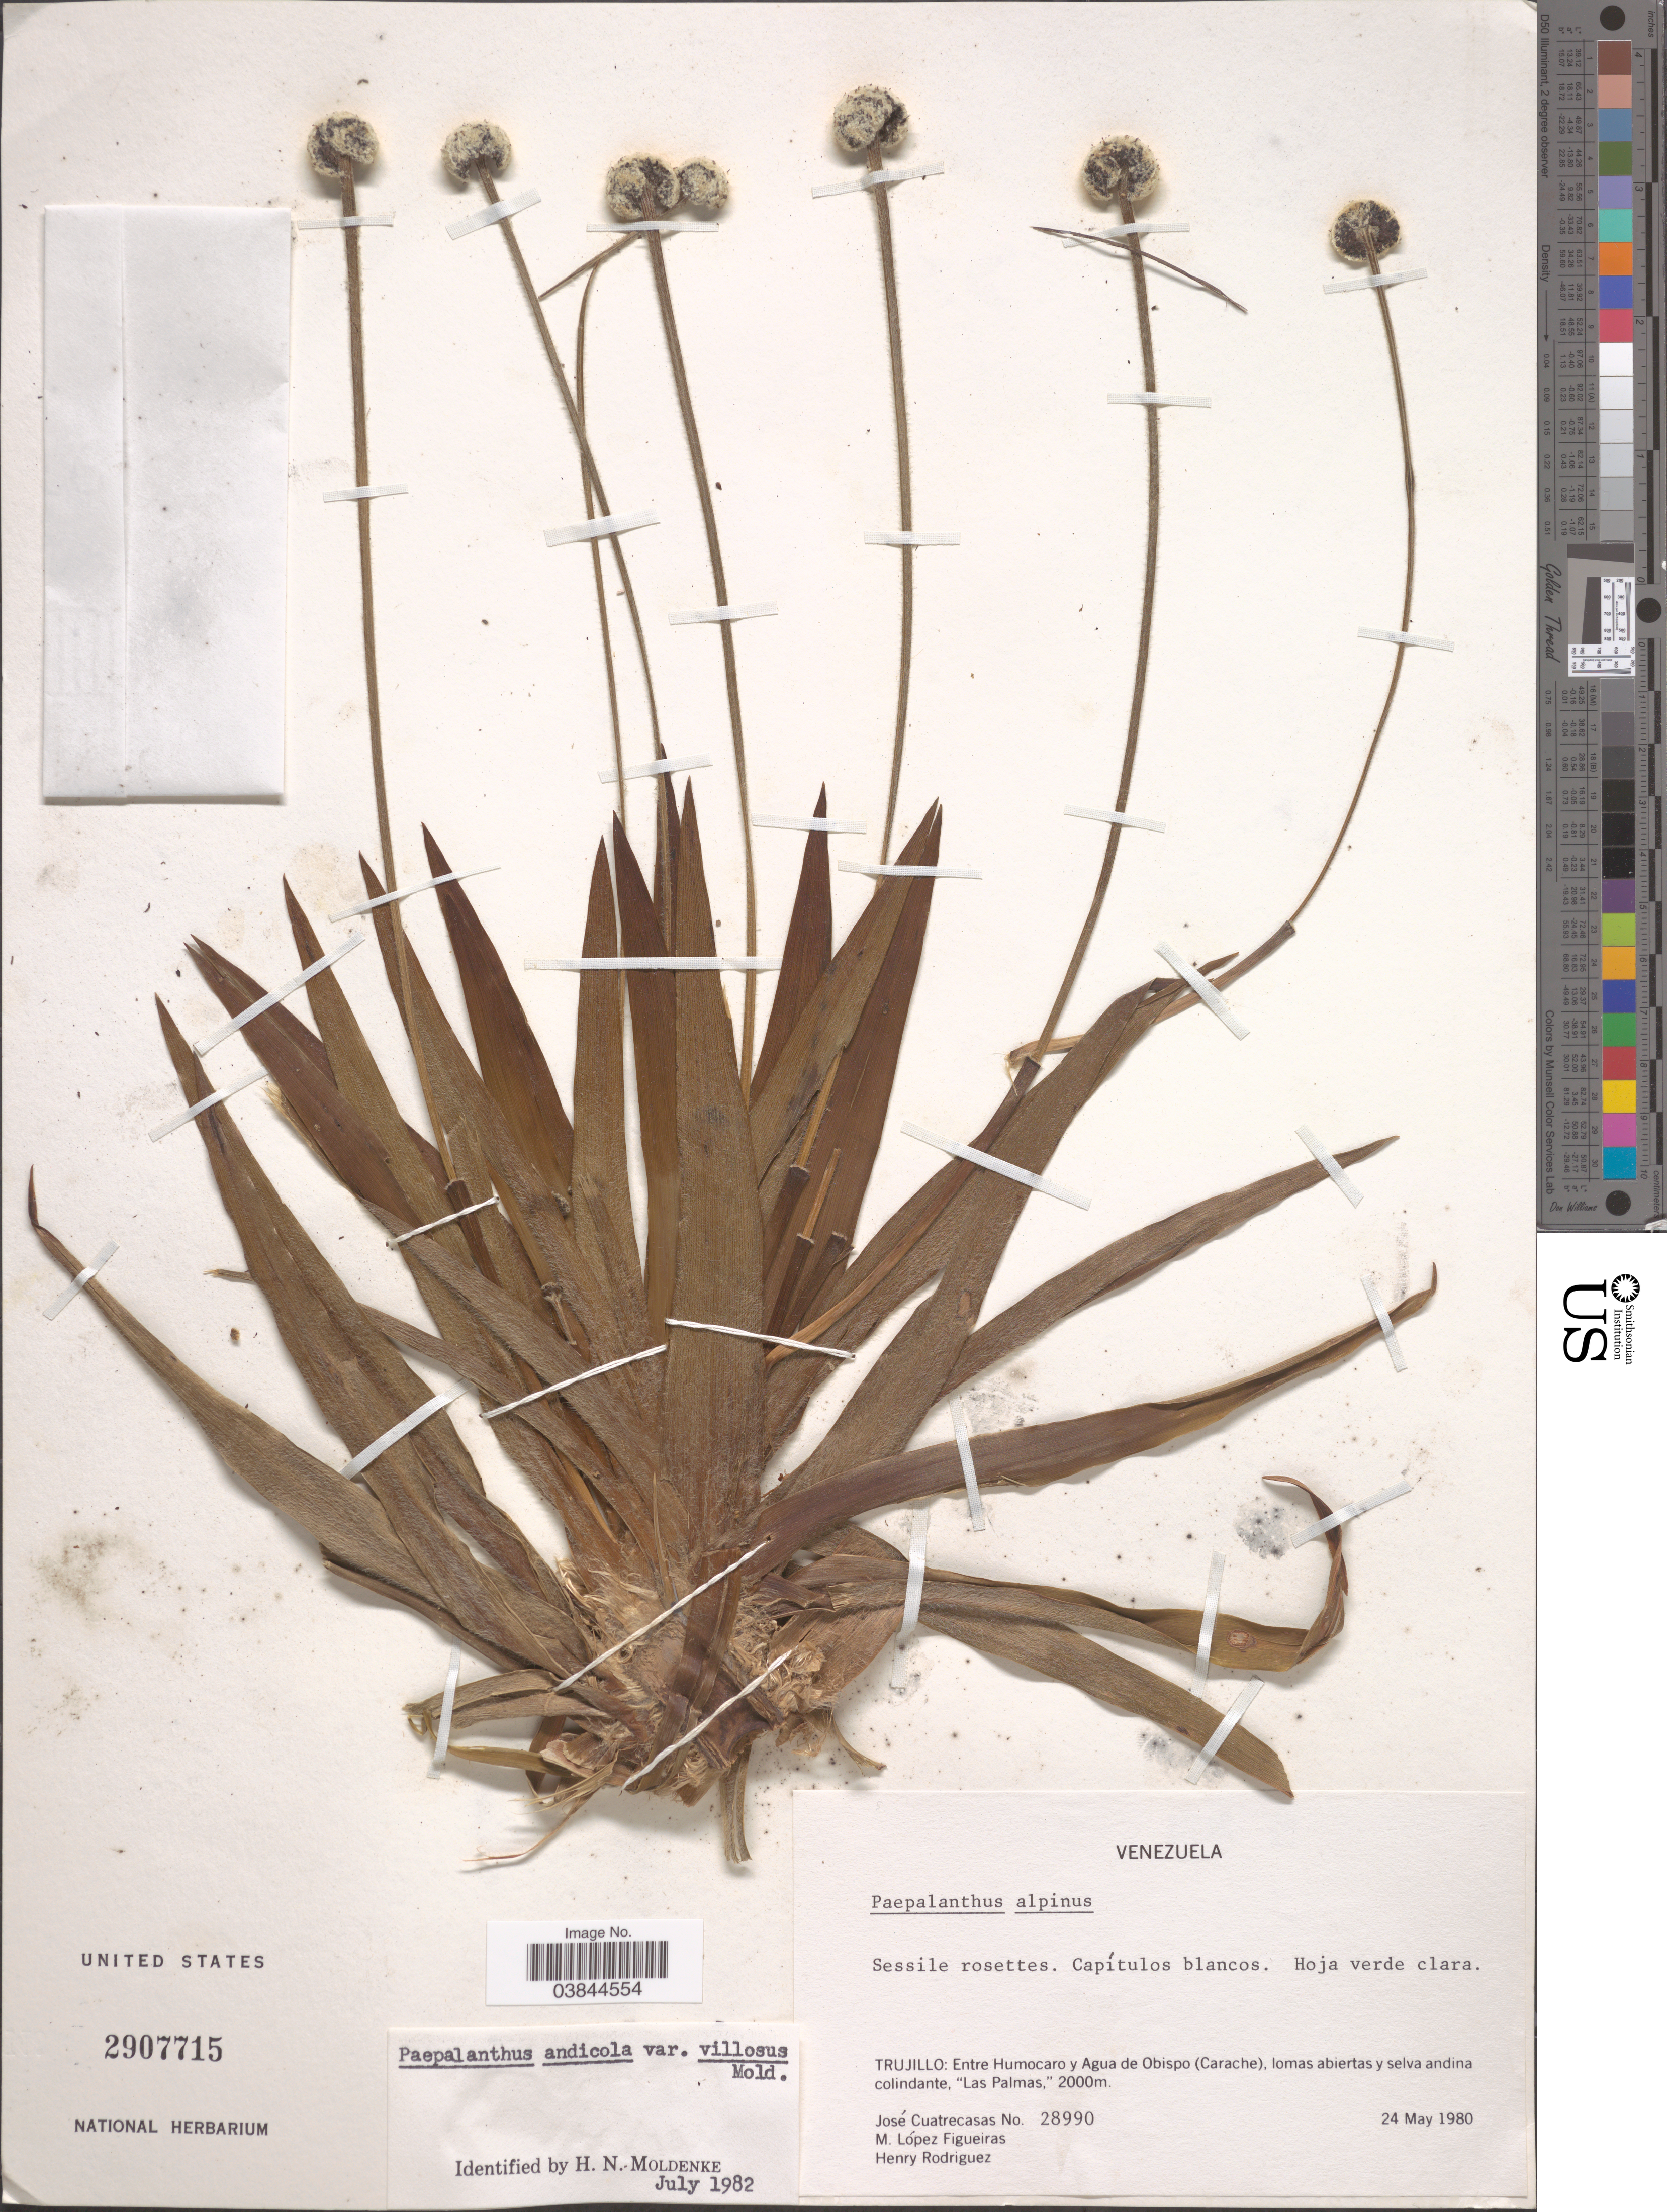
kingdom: Plantae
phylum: Tracheophyta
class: Liliopsida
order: Poales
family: Eriocaulaceae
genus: Paepalanthus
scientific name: Paepalanthus andicola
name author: Körn.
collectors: J. Cuatrecasas, M. López Figueiras & H. A. Rodriguez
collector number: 28990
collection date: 1980-05-24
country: Venezuela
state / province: Trujillo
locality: Entre Humocaro y Agua de Obispo (Carache), lomas abiertas y selva andina colindante "Las Palmas".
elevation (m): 2000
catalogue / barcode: US 2907715